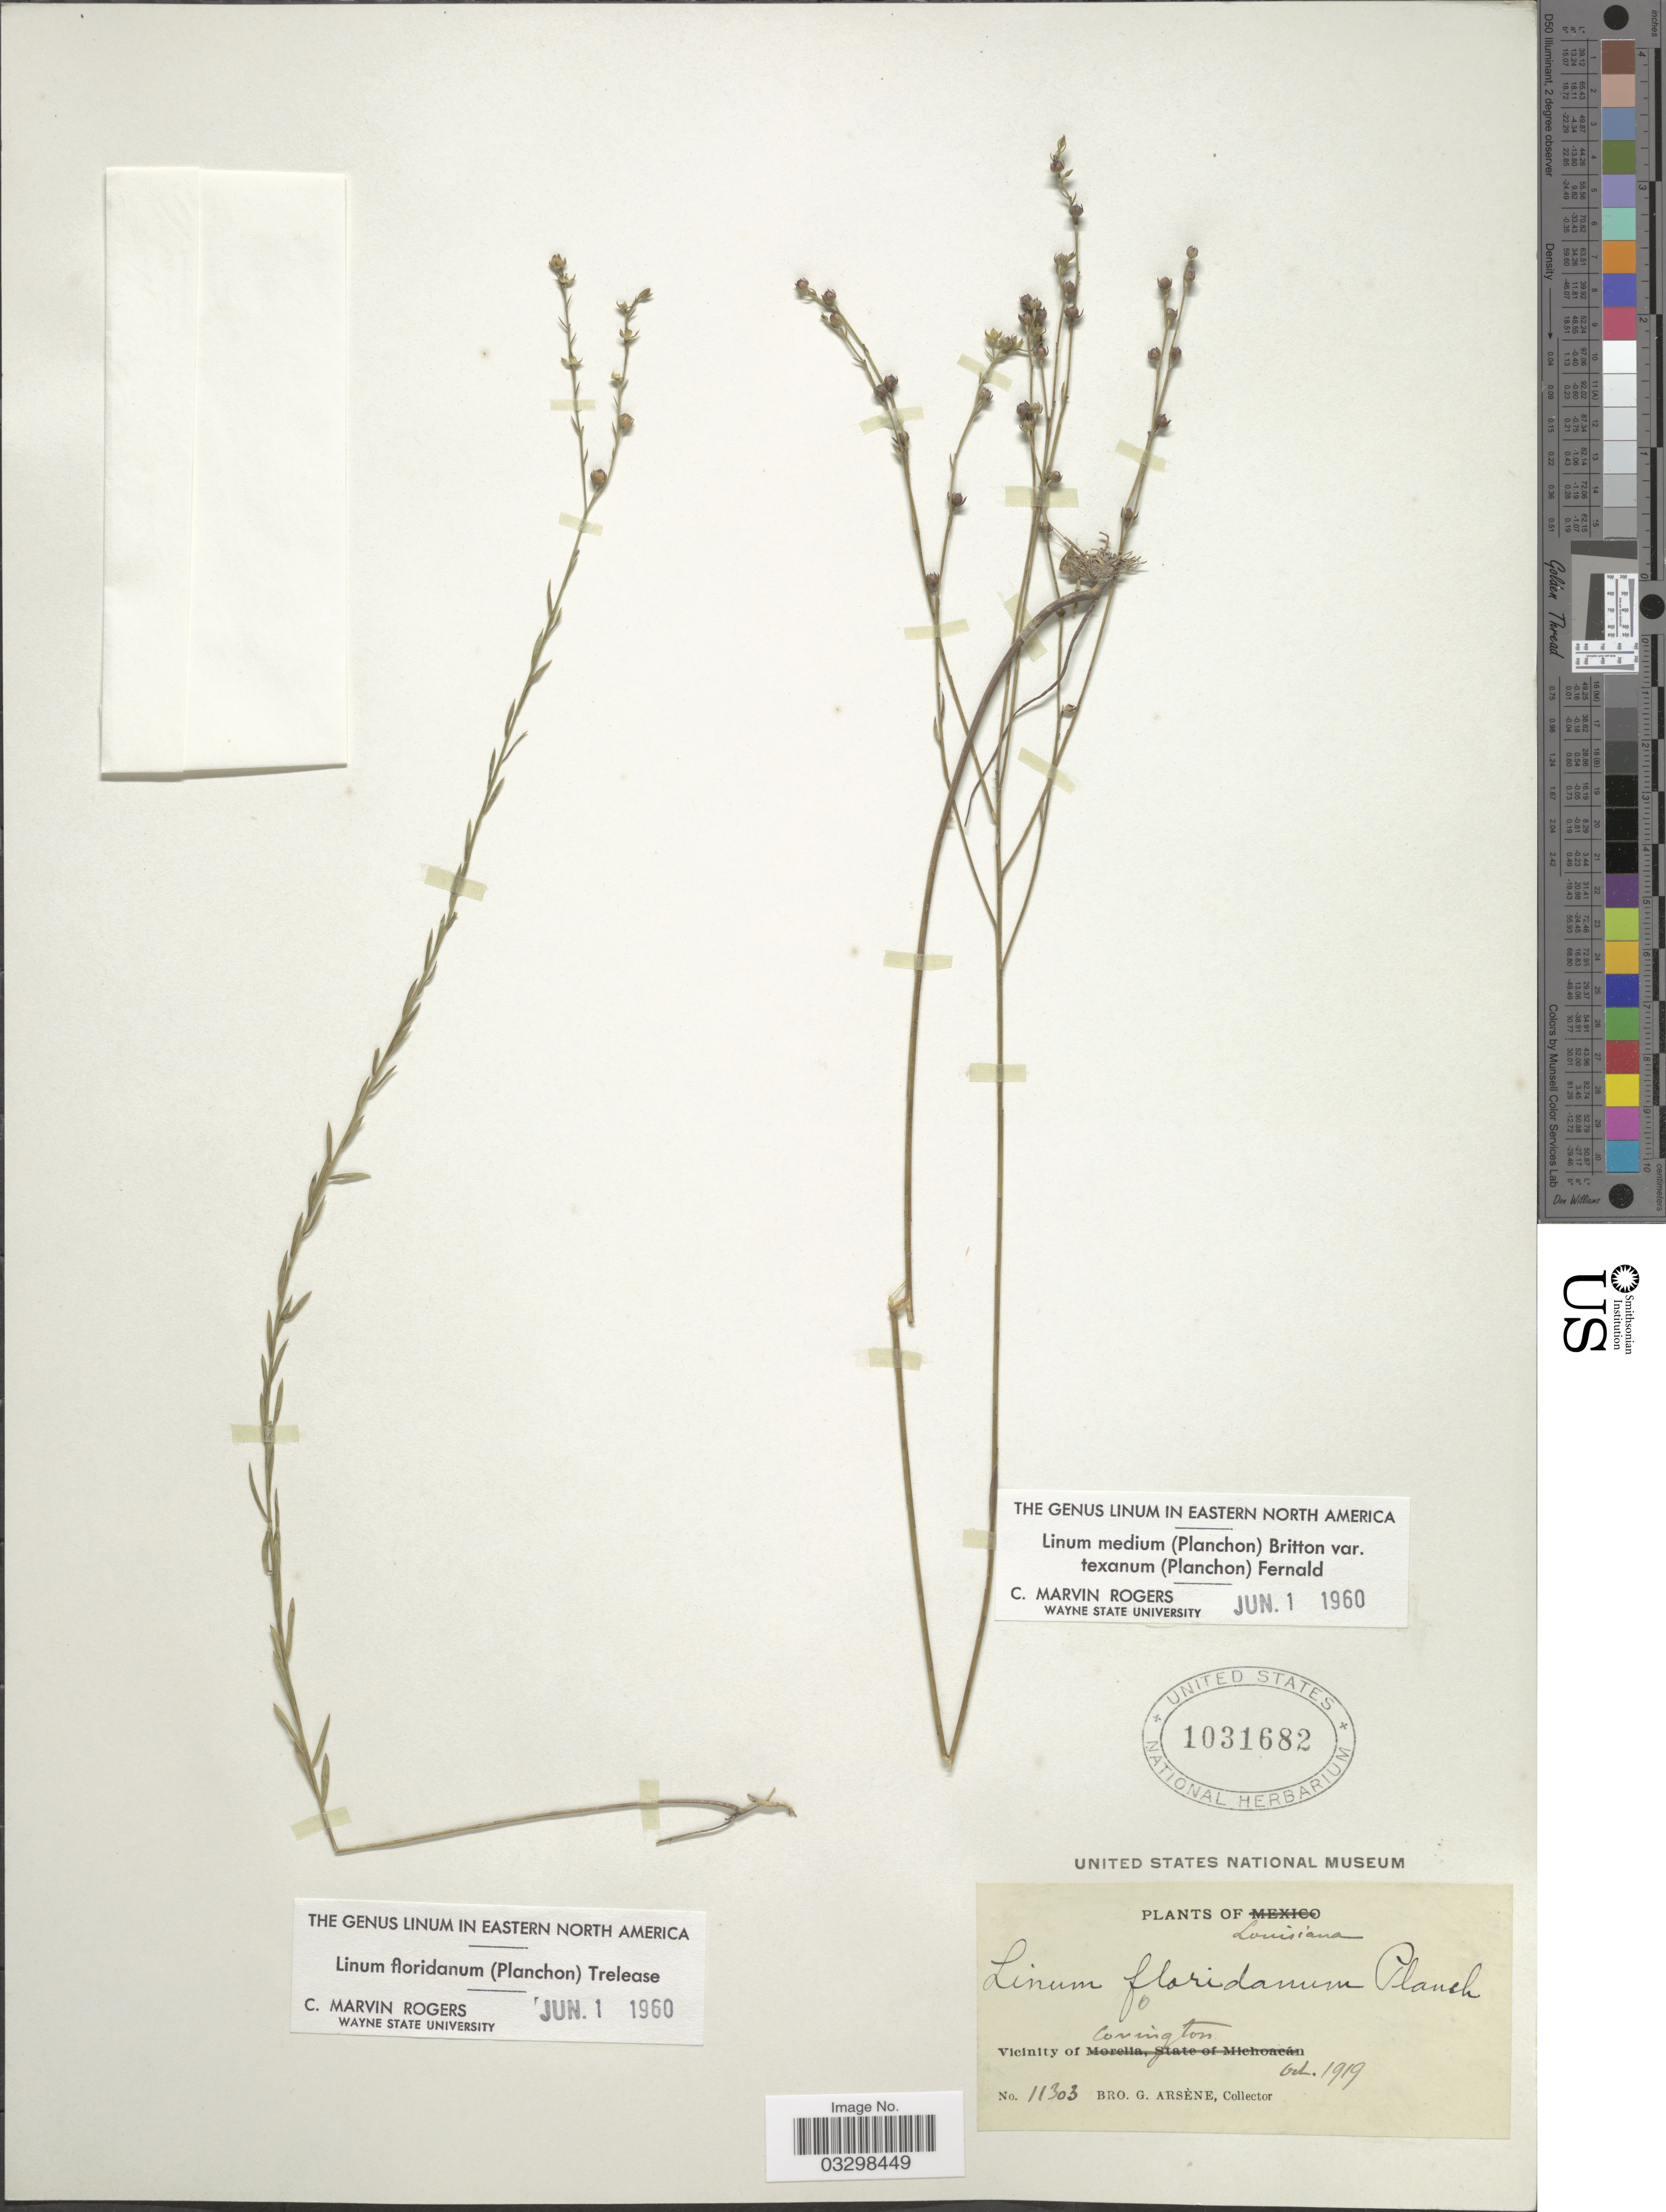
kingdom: Plantae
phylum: Tracheophyta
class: Magnoliopsida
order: Malpighiales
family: Linaceae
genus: Linum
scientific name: Linum floridanum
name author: (Planch.) Trel.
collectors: Bro. G. Arsène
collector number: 11303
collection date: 1919-10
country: United States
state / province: Louisiana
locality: Vicinity of Covington.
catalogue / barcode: US 1031682